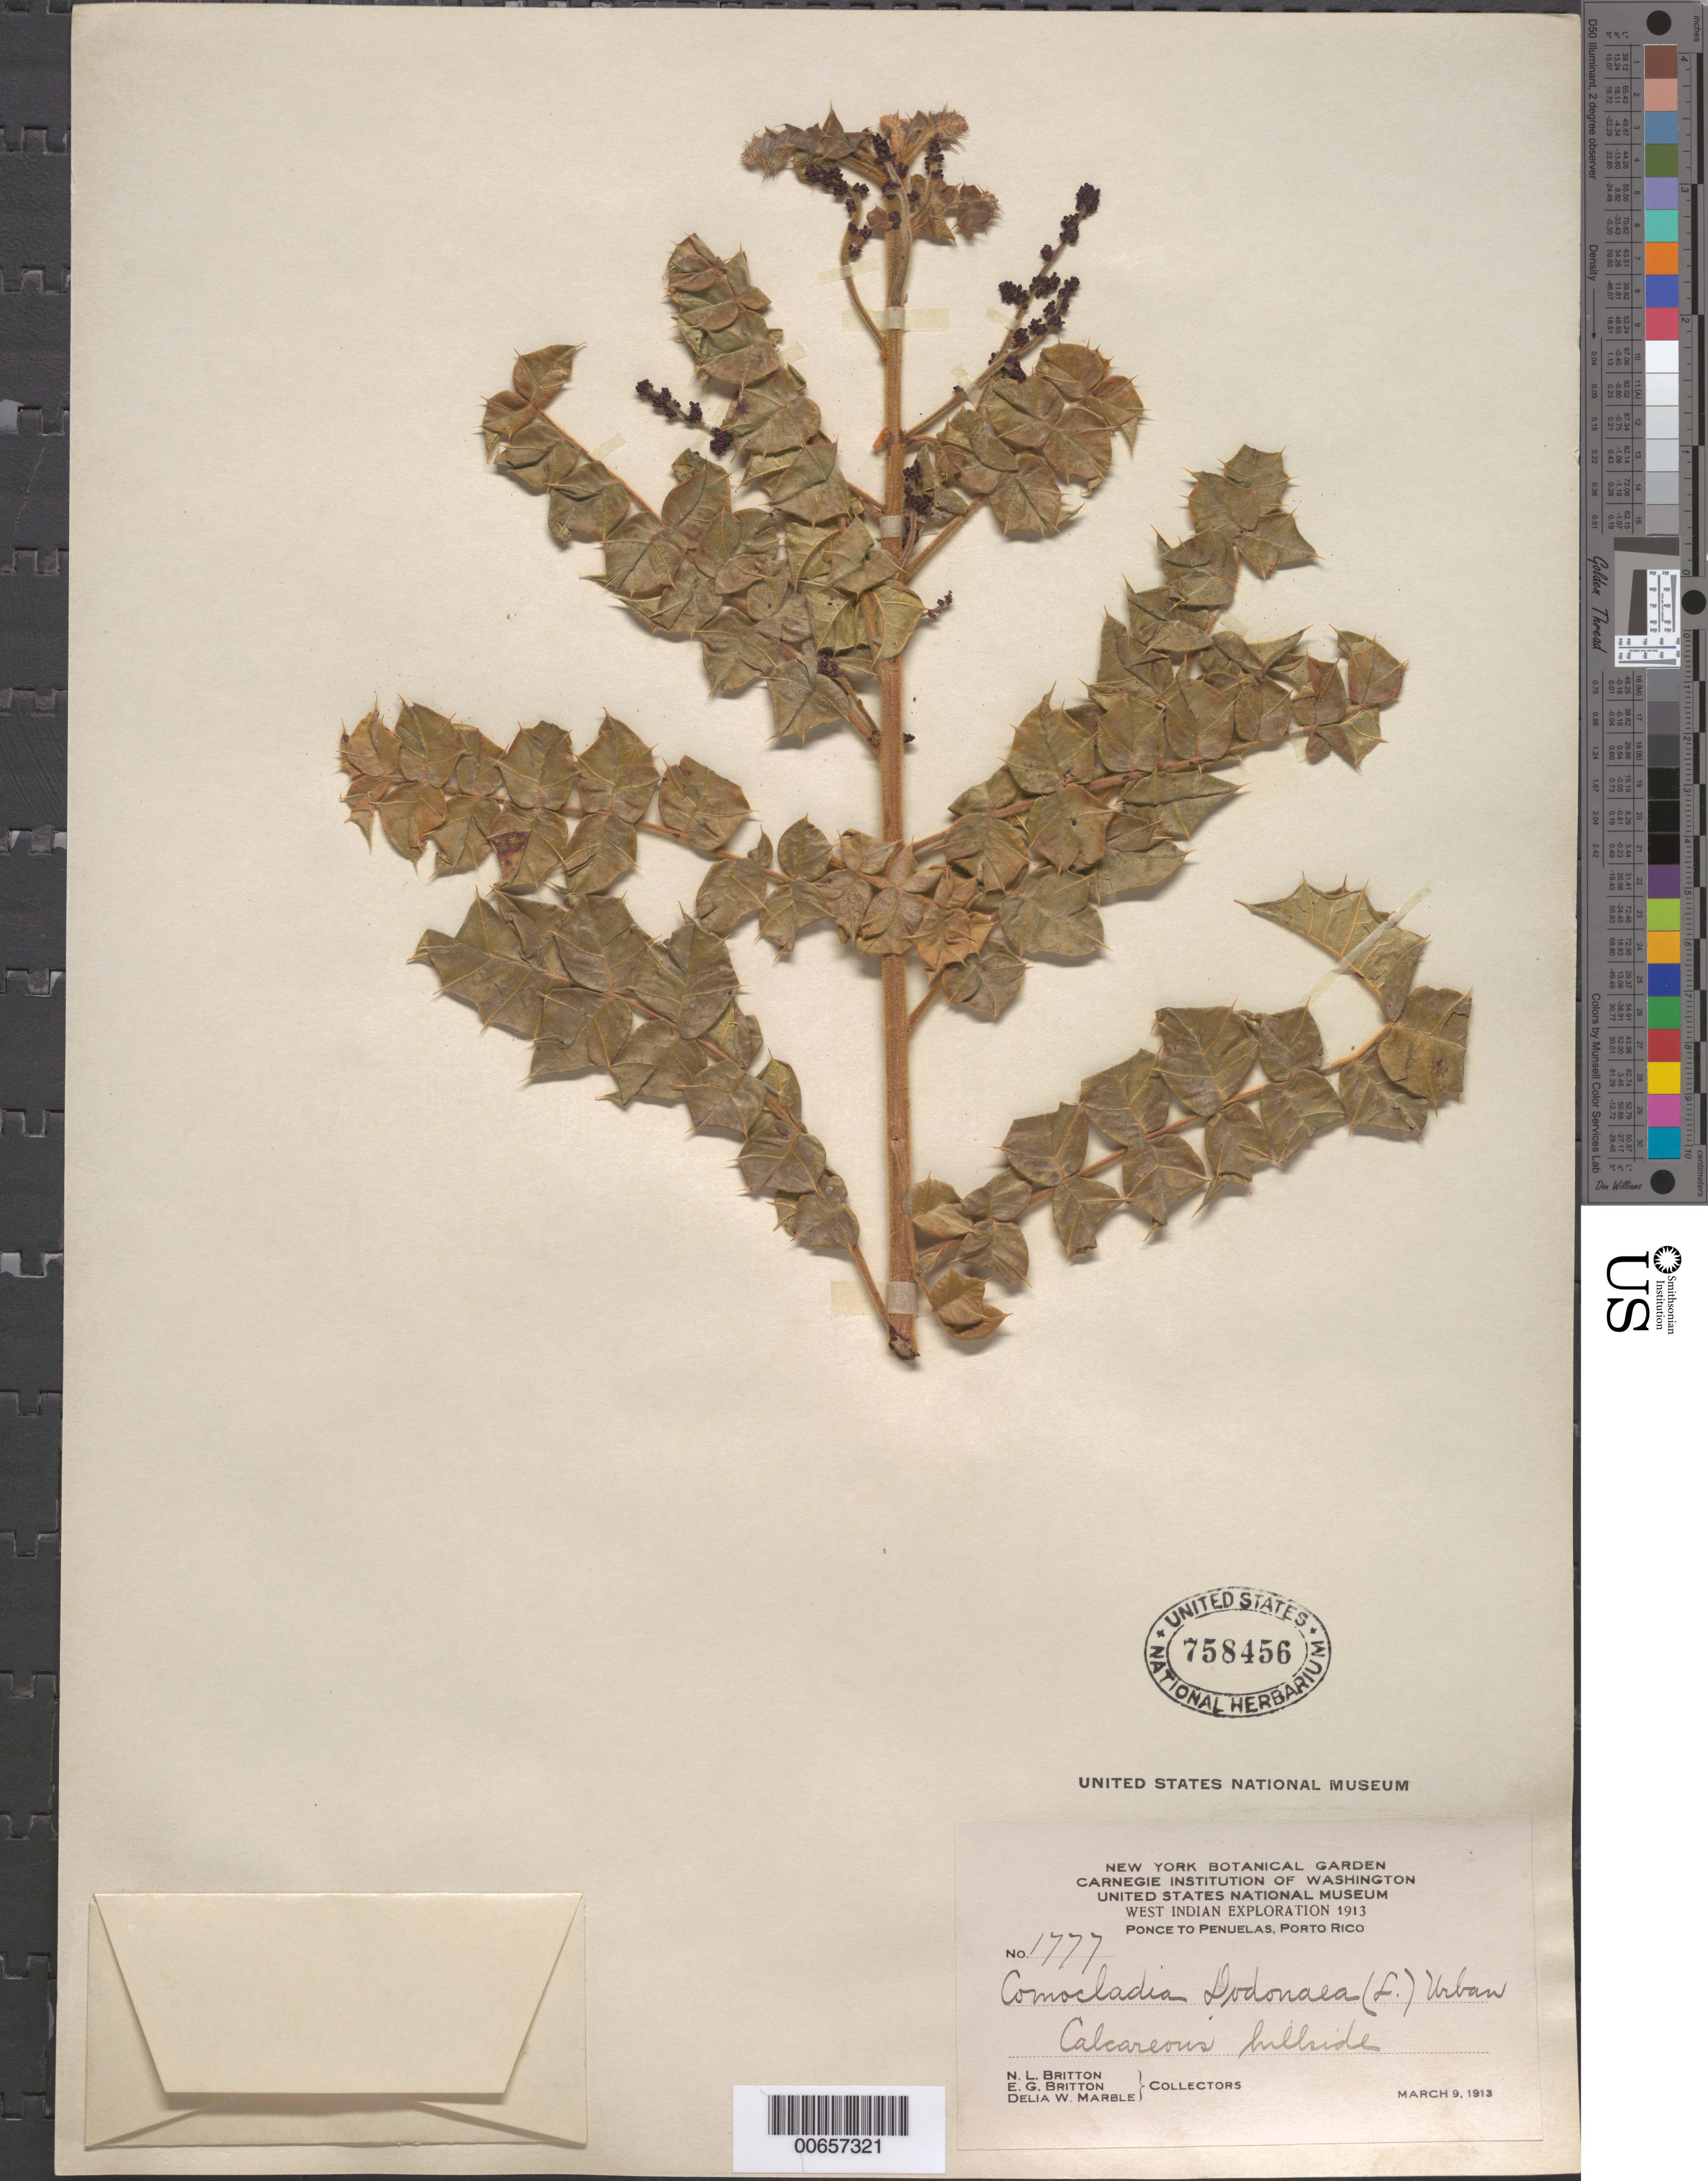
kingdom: Plantae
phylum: Tracheophyta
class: Magnoliopsida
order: Sapindales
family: Anacardiaceae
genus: Comocladia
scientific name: Comocladia dodonaea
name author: (L.) Urb.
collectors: N. Britton, E. G. Britton & D. W. Marble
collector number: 1777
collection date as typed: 09 Mar 1913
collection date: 1913-03-09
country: Puerto Rico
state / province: Ponce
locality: Ponce to Peñuelas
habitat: Calcareous hillside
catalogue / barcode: US 758456